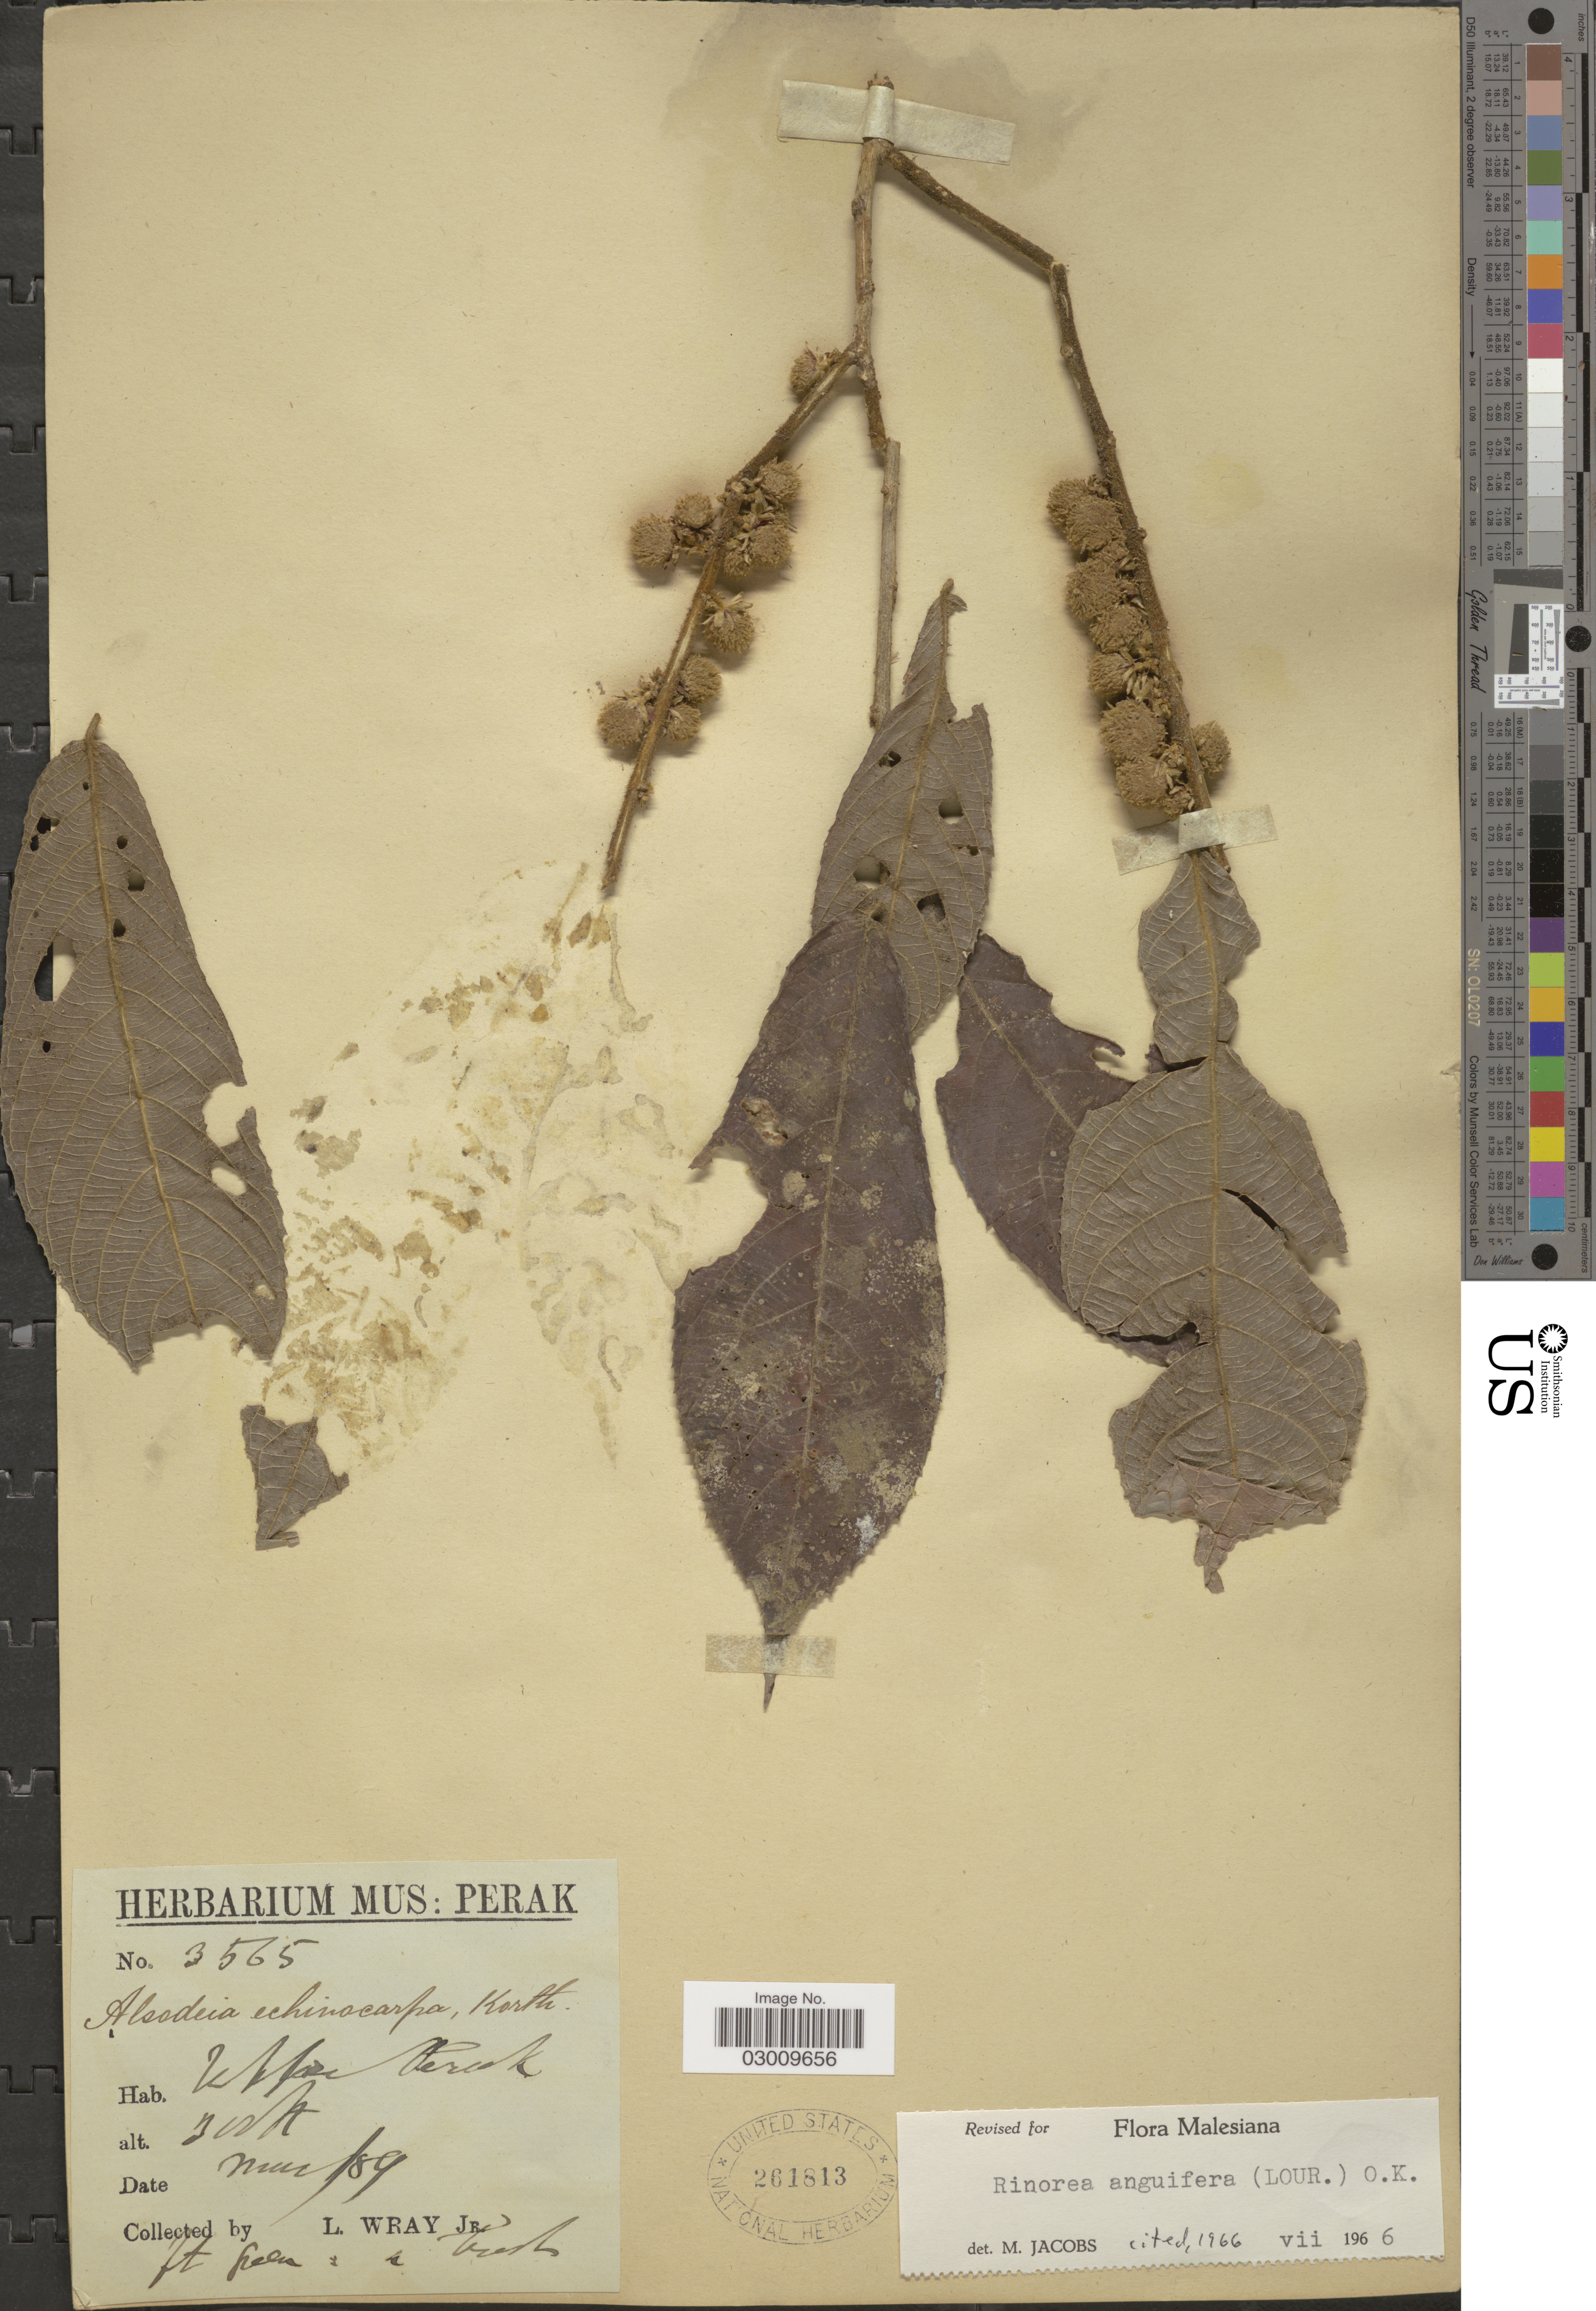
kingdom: Plantae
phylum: Tracheophyta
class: Magnoliopsida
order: Malpighiales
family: Violaceae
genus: Rinorea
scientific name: Rinorea anguifera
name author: Kuntze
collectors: L. Wray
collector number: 3565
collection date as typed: Transcribed d/m/y: /5/89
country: Malaysia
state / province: Perak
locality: Upper Perak.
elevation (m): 91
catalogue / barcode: US 261813